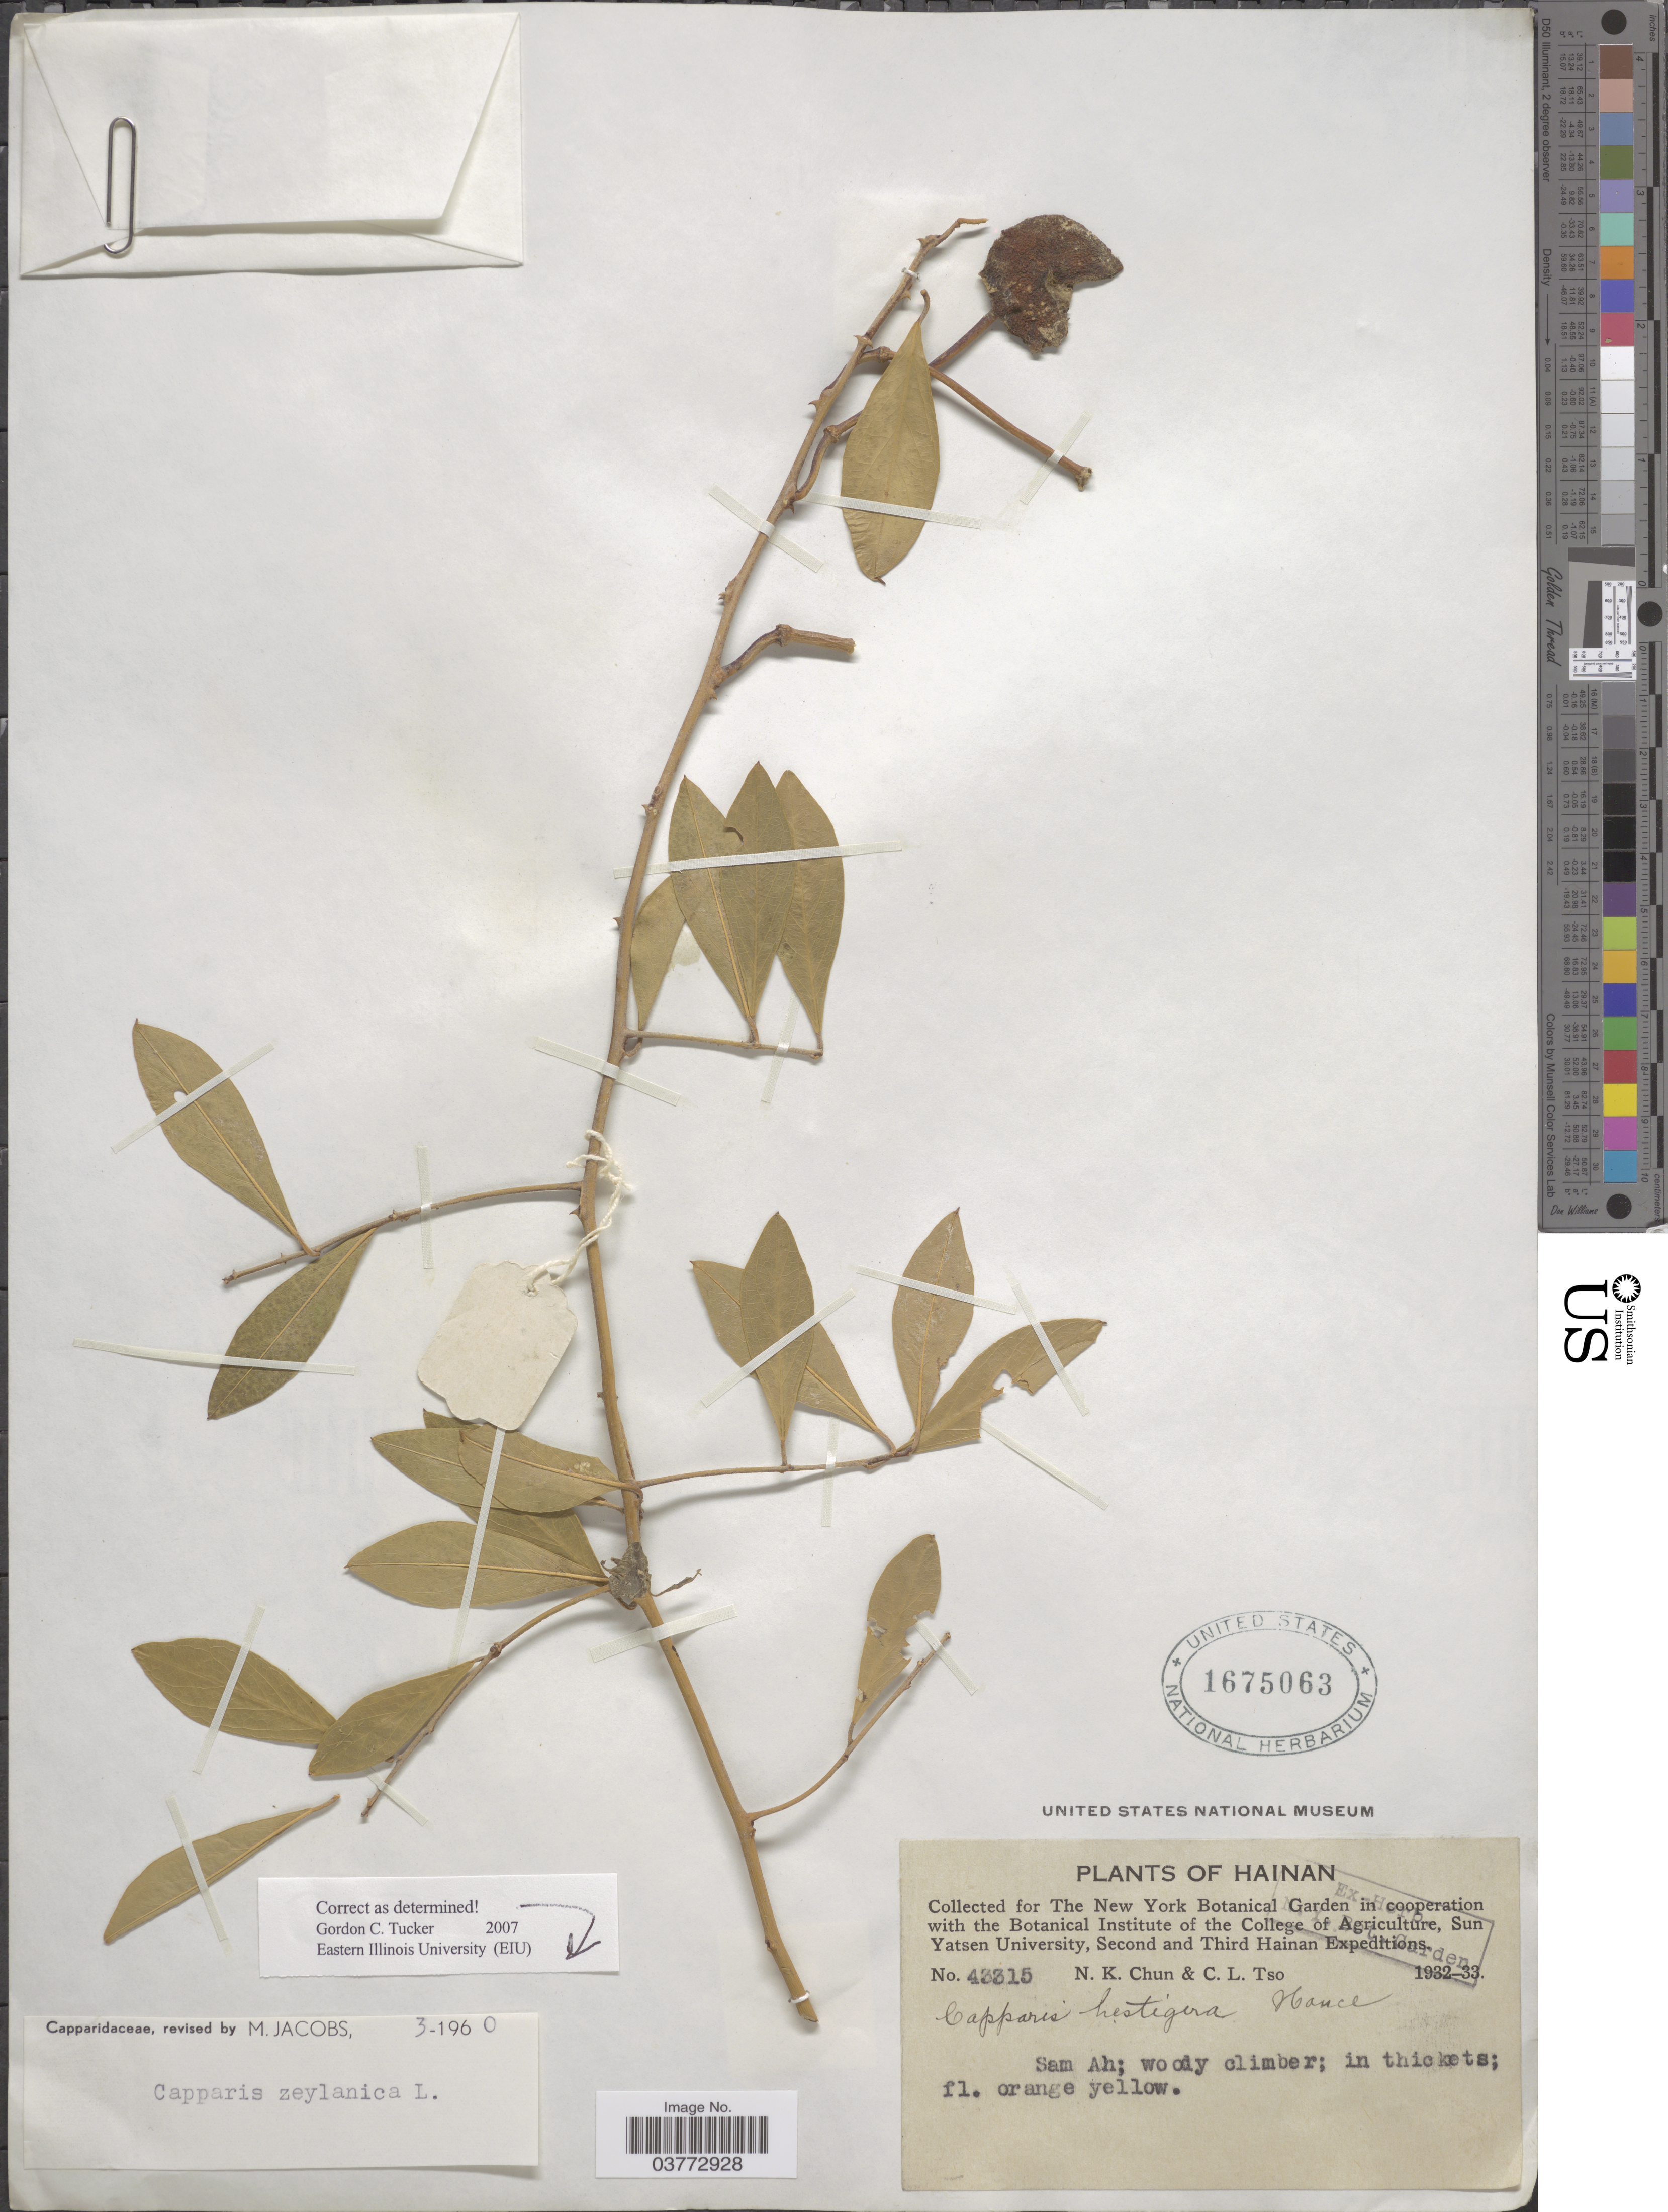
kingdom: Plantae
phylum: Tracheophyta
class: Magnoliopsida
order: Brassicales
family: Capparaceae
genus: Capparis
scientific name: Capparis zeylanica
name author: L.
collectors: N. K. Chun & C. Tso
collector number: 43315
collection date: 1932/1933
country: China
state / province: Hainan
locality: Sam Ah.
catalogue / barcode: US 1675063